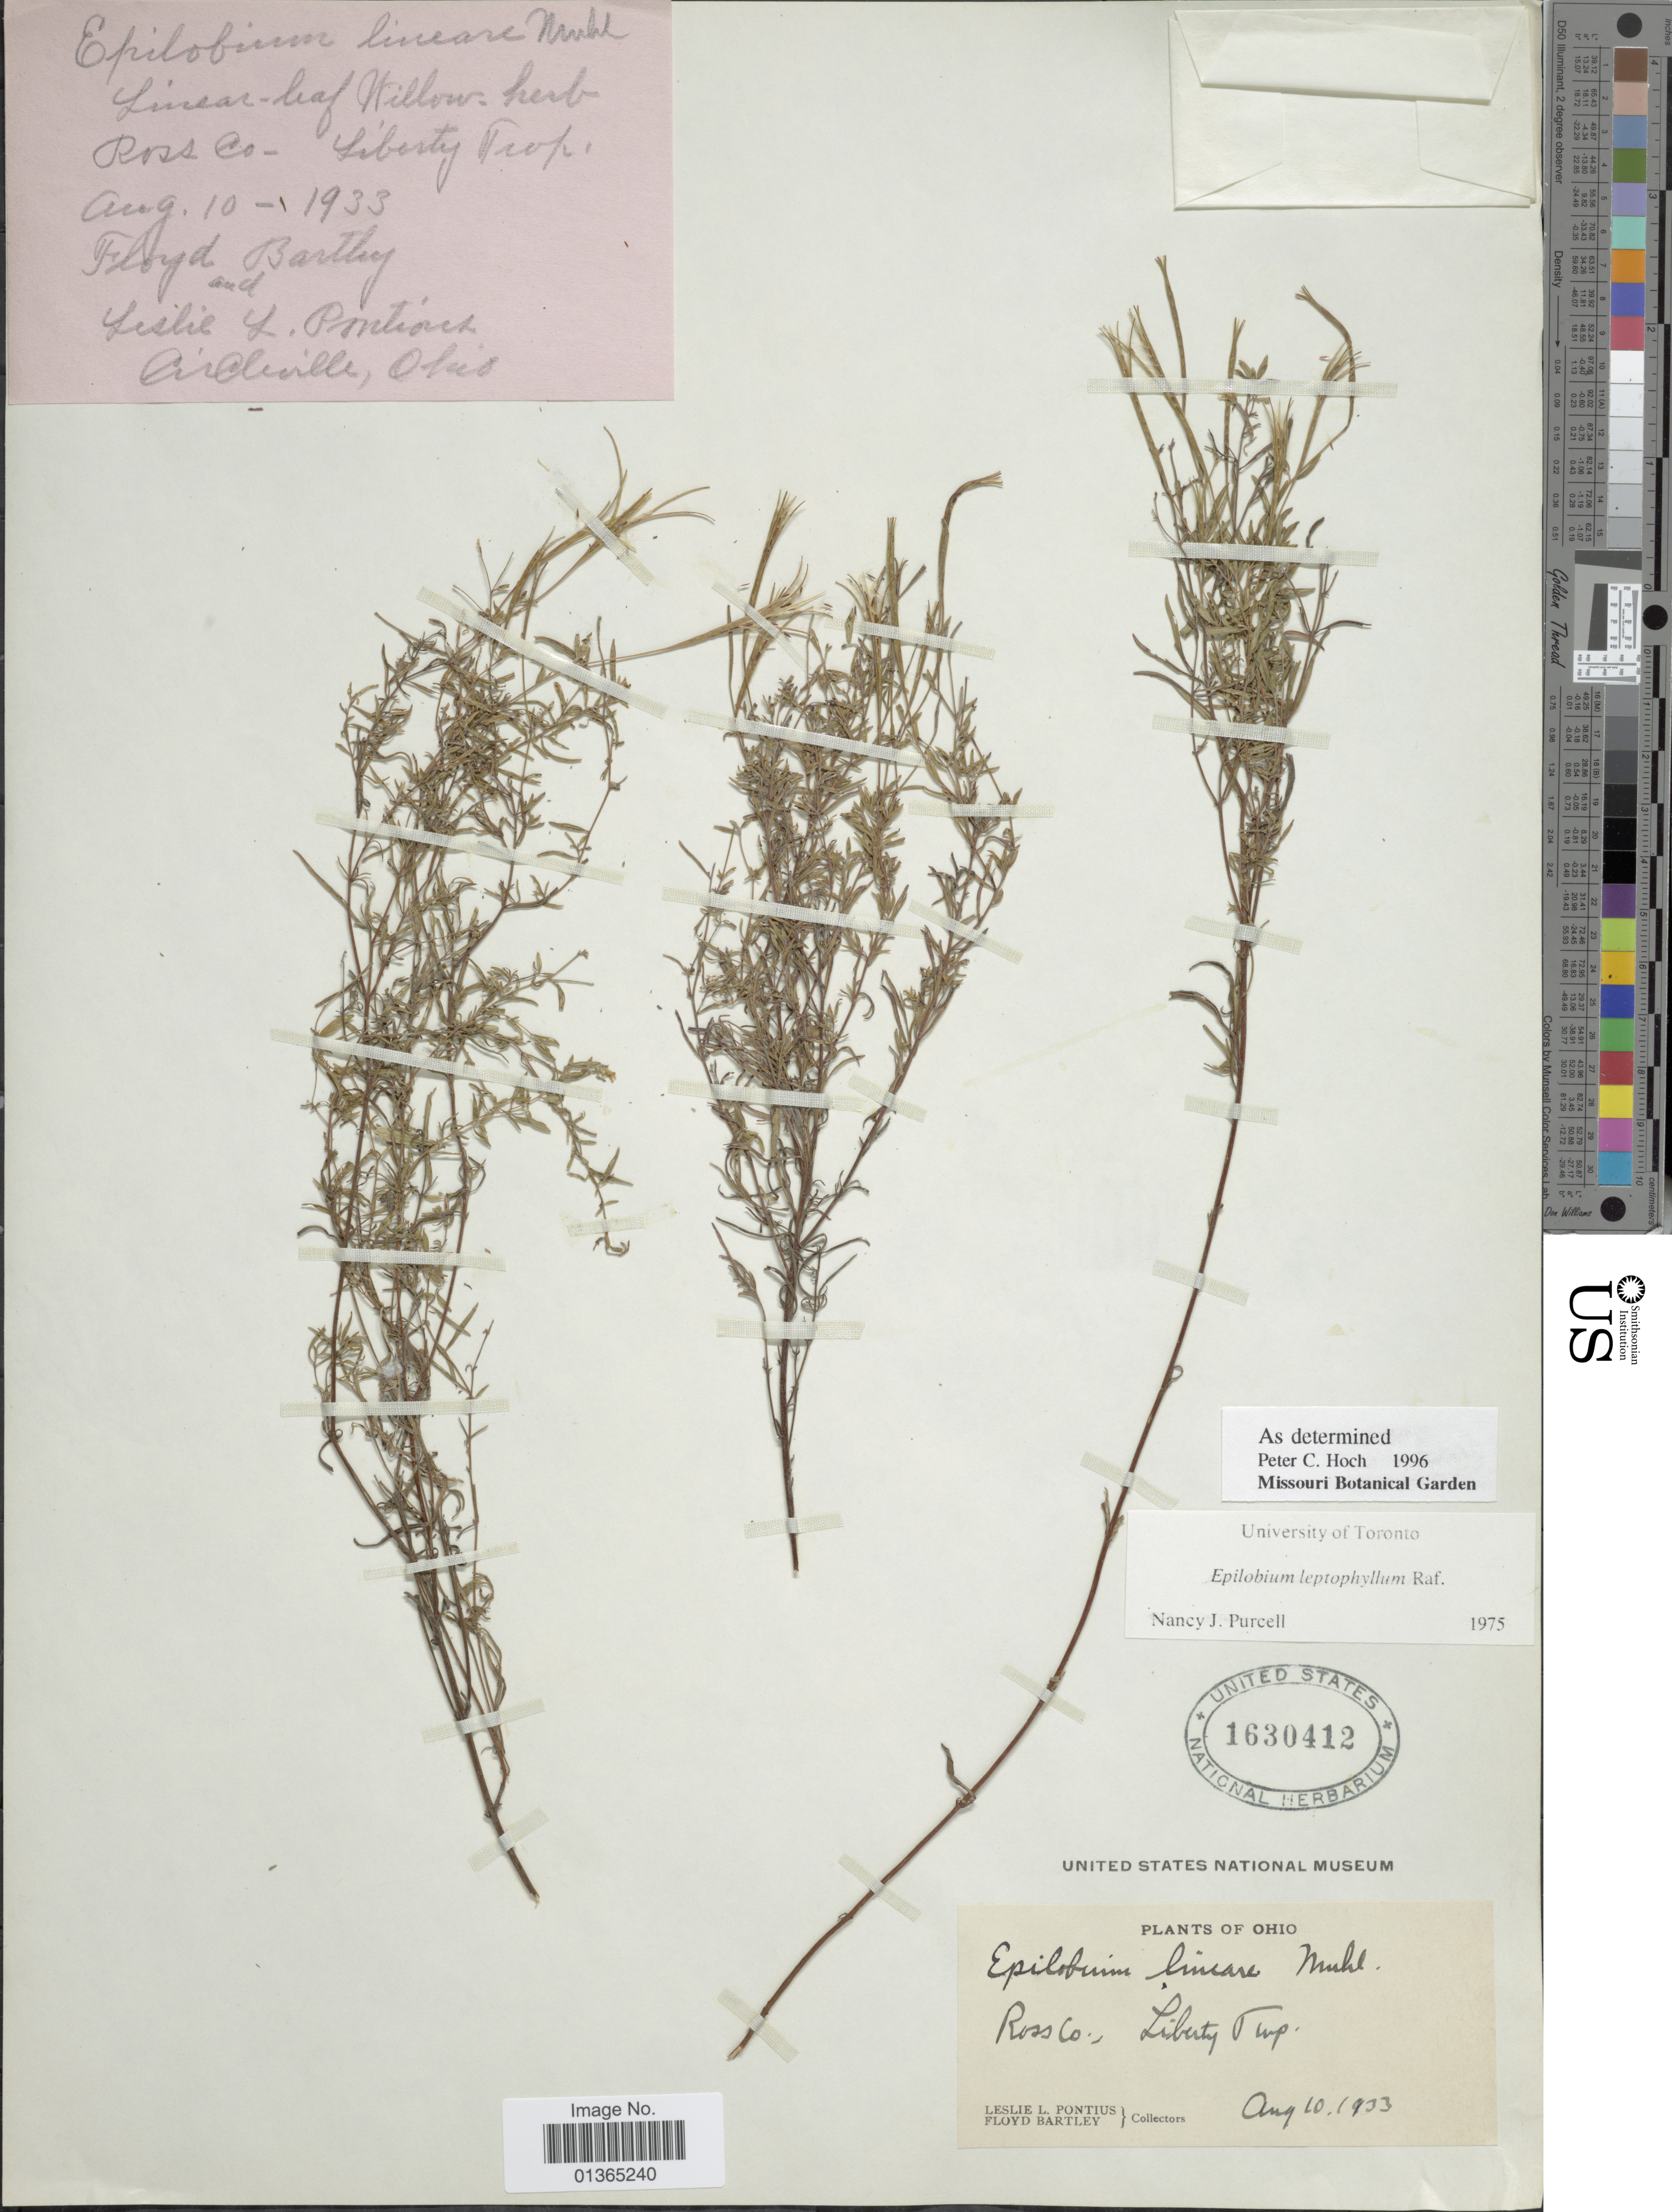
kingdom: Plantae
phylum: Tracheophyta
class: Magnoliopsida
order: Myrtales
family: Onagraceae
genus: Epilobium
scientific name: Epilobium leptophyllum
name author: Raf.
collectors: L. Pontius & F. Bartley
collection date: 1933-08-10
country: United States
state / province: Ohio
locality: Ross Co., Liberty Twp.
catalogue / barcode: US 1630412